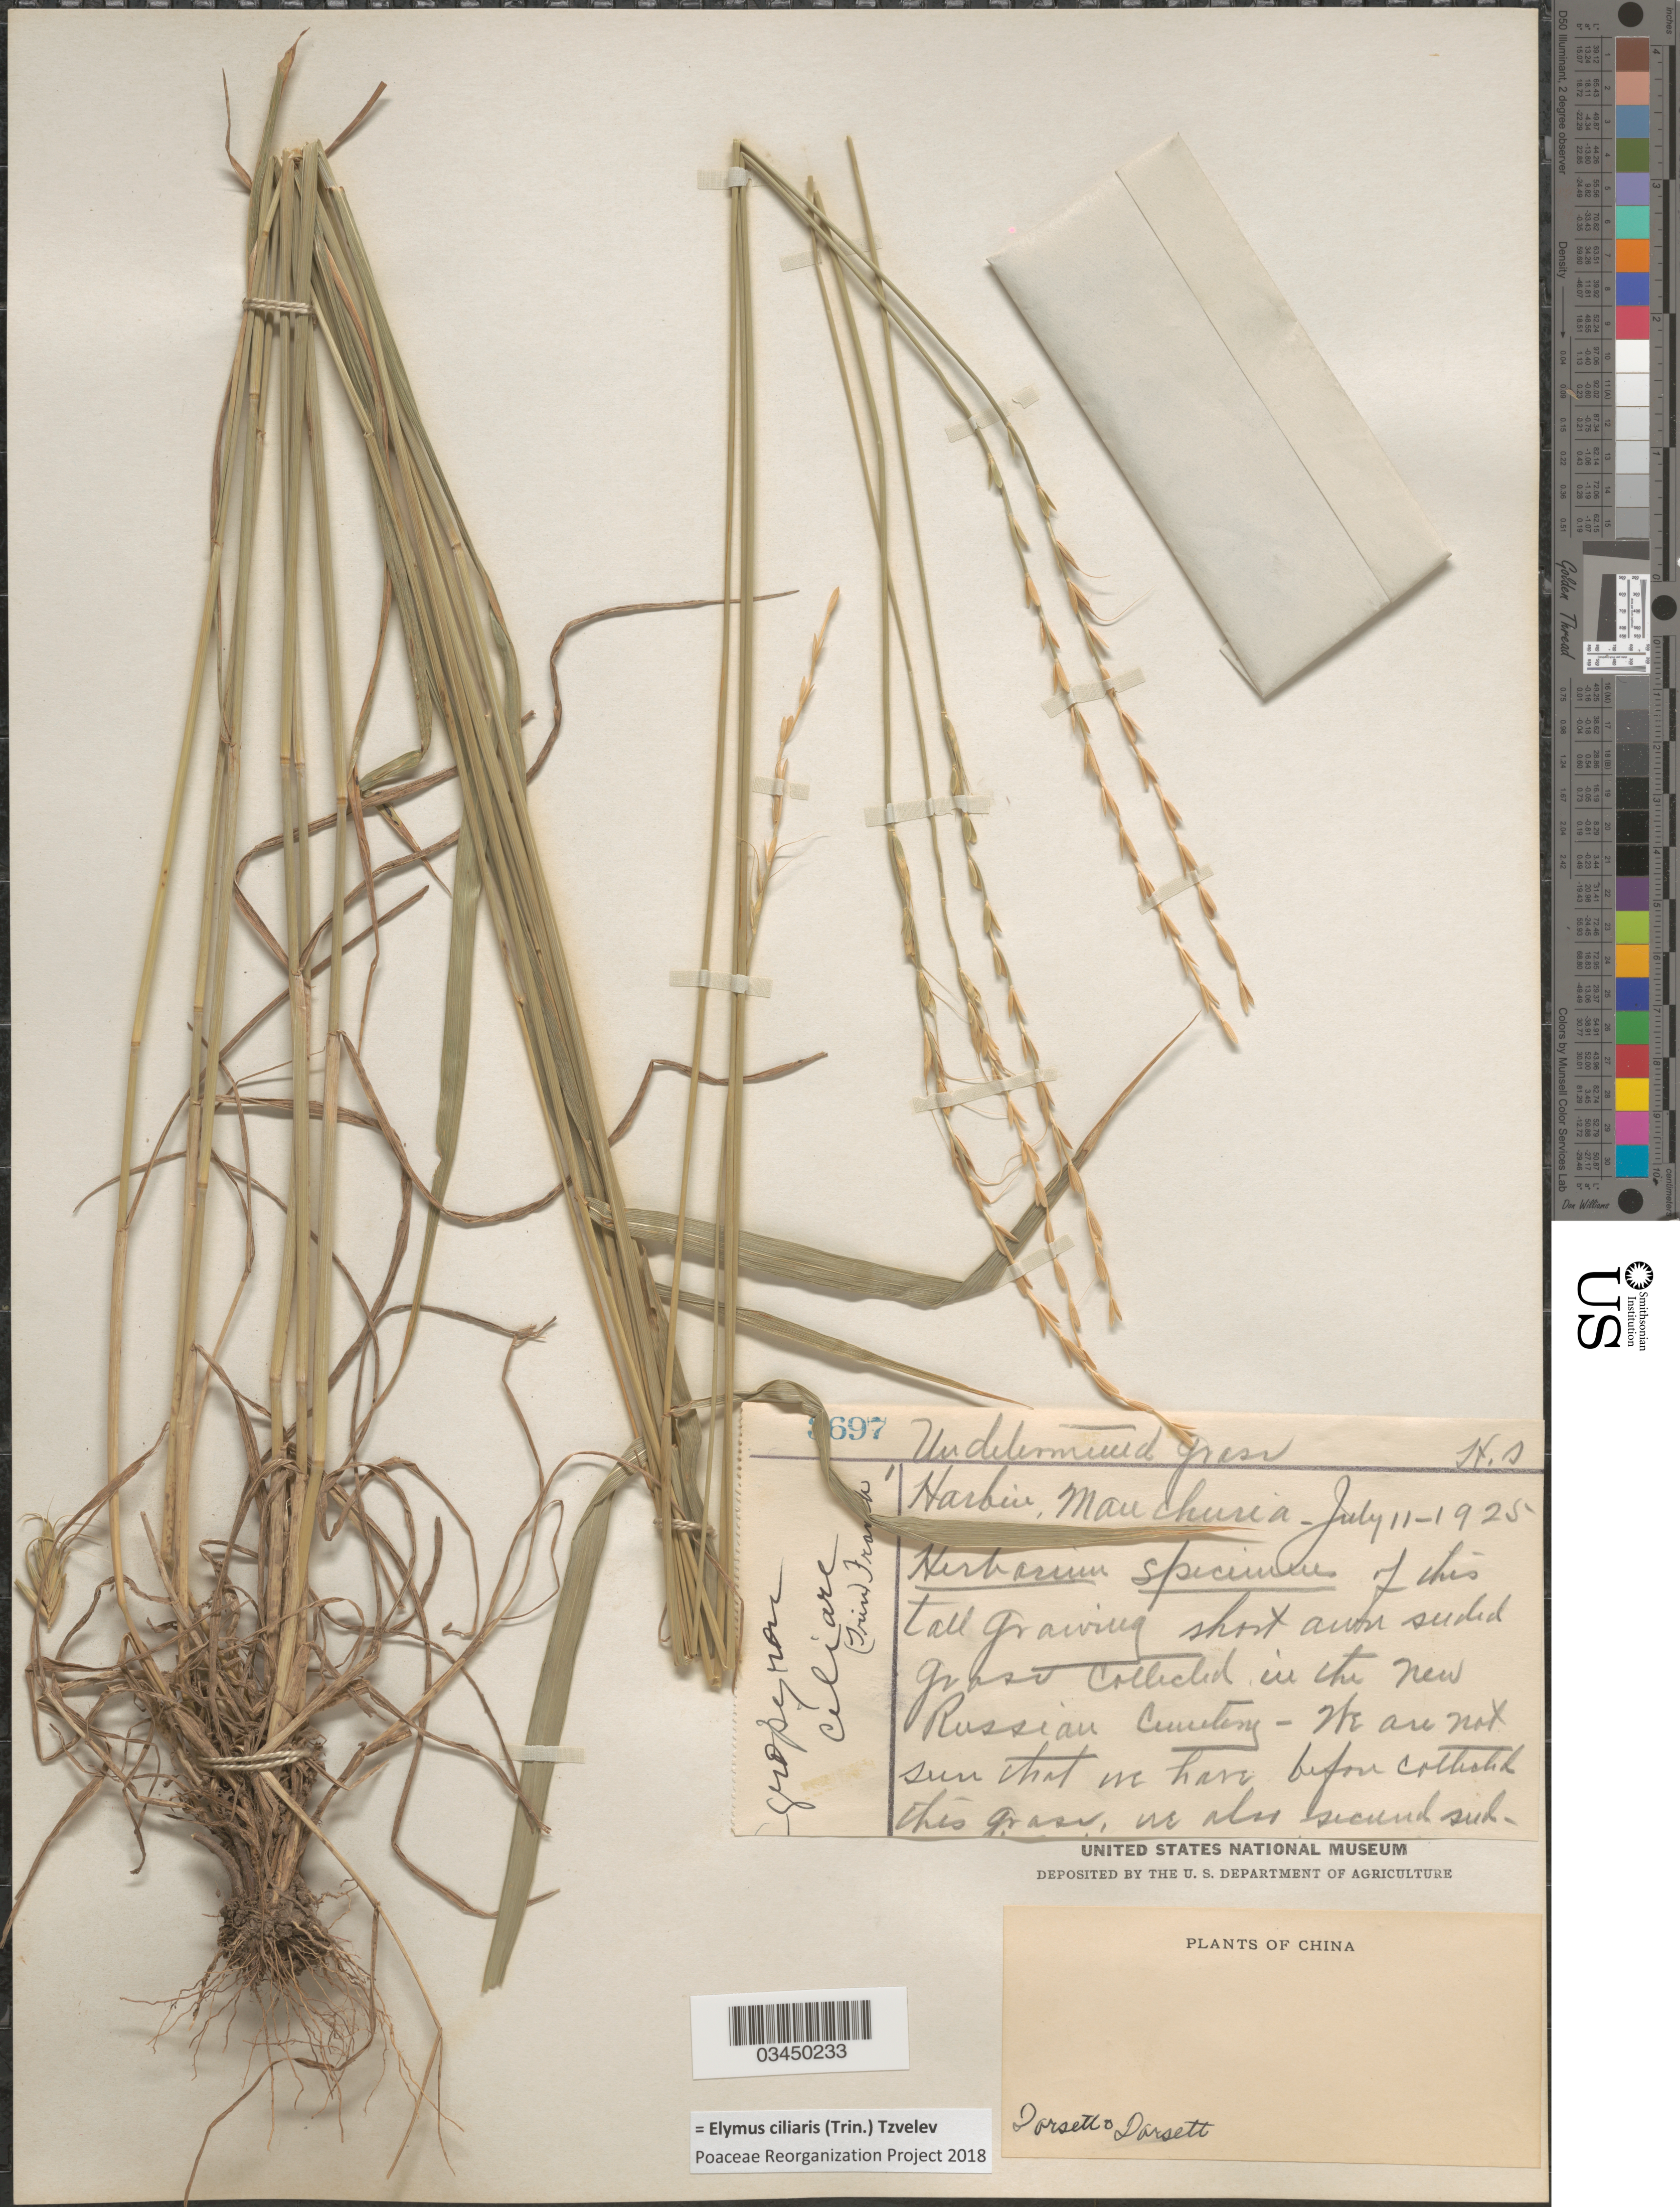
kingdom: Plantae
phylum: Tracheophyta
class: Liliopsida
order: Poales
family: Poaceae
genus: Elymus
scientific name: Elymus ciliaris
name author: (Trin.) Tzvelev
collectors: -- Dorsett & Dorsett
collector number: !697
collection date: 1925-07-11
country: China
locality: Harbin, Manchuria.